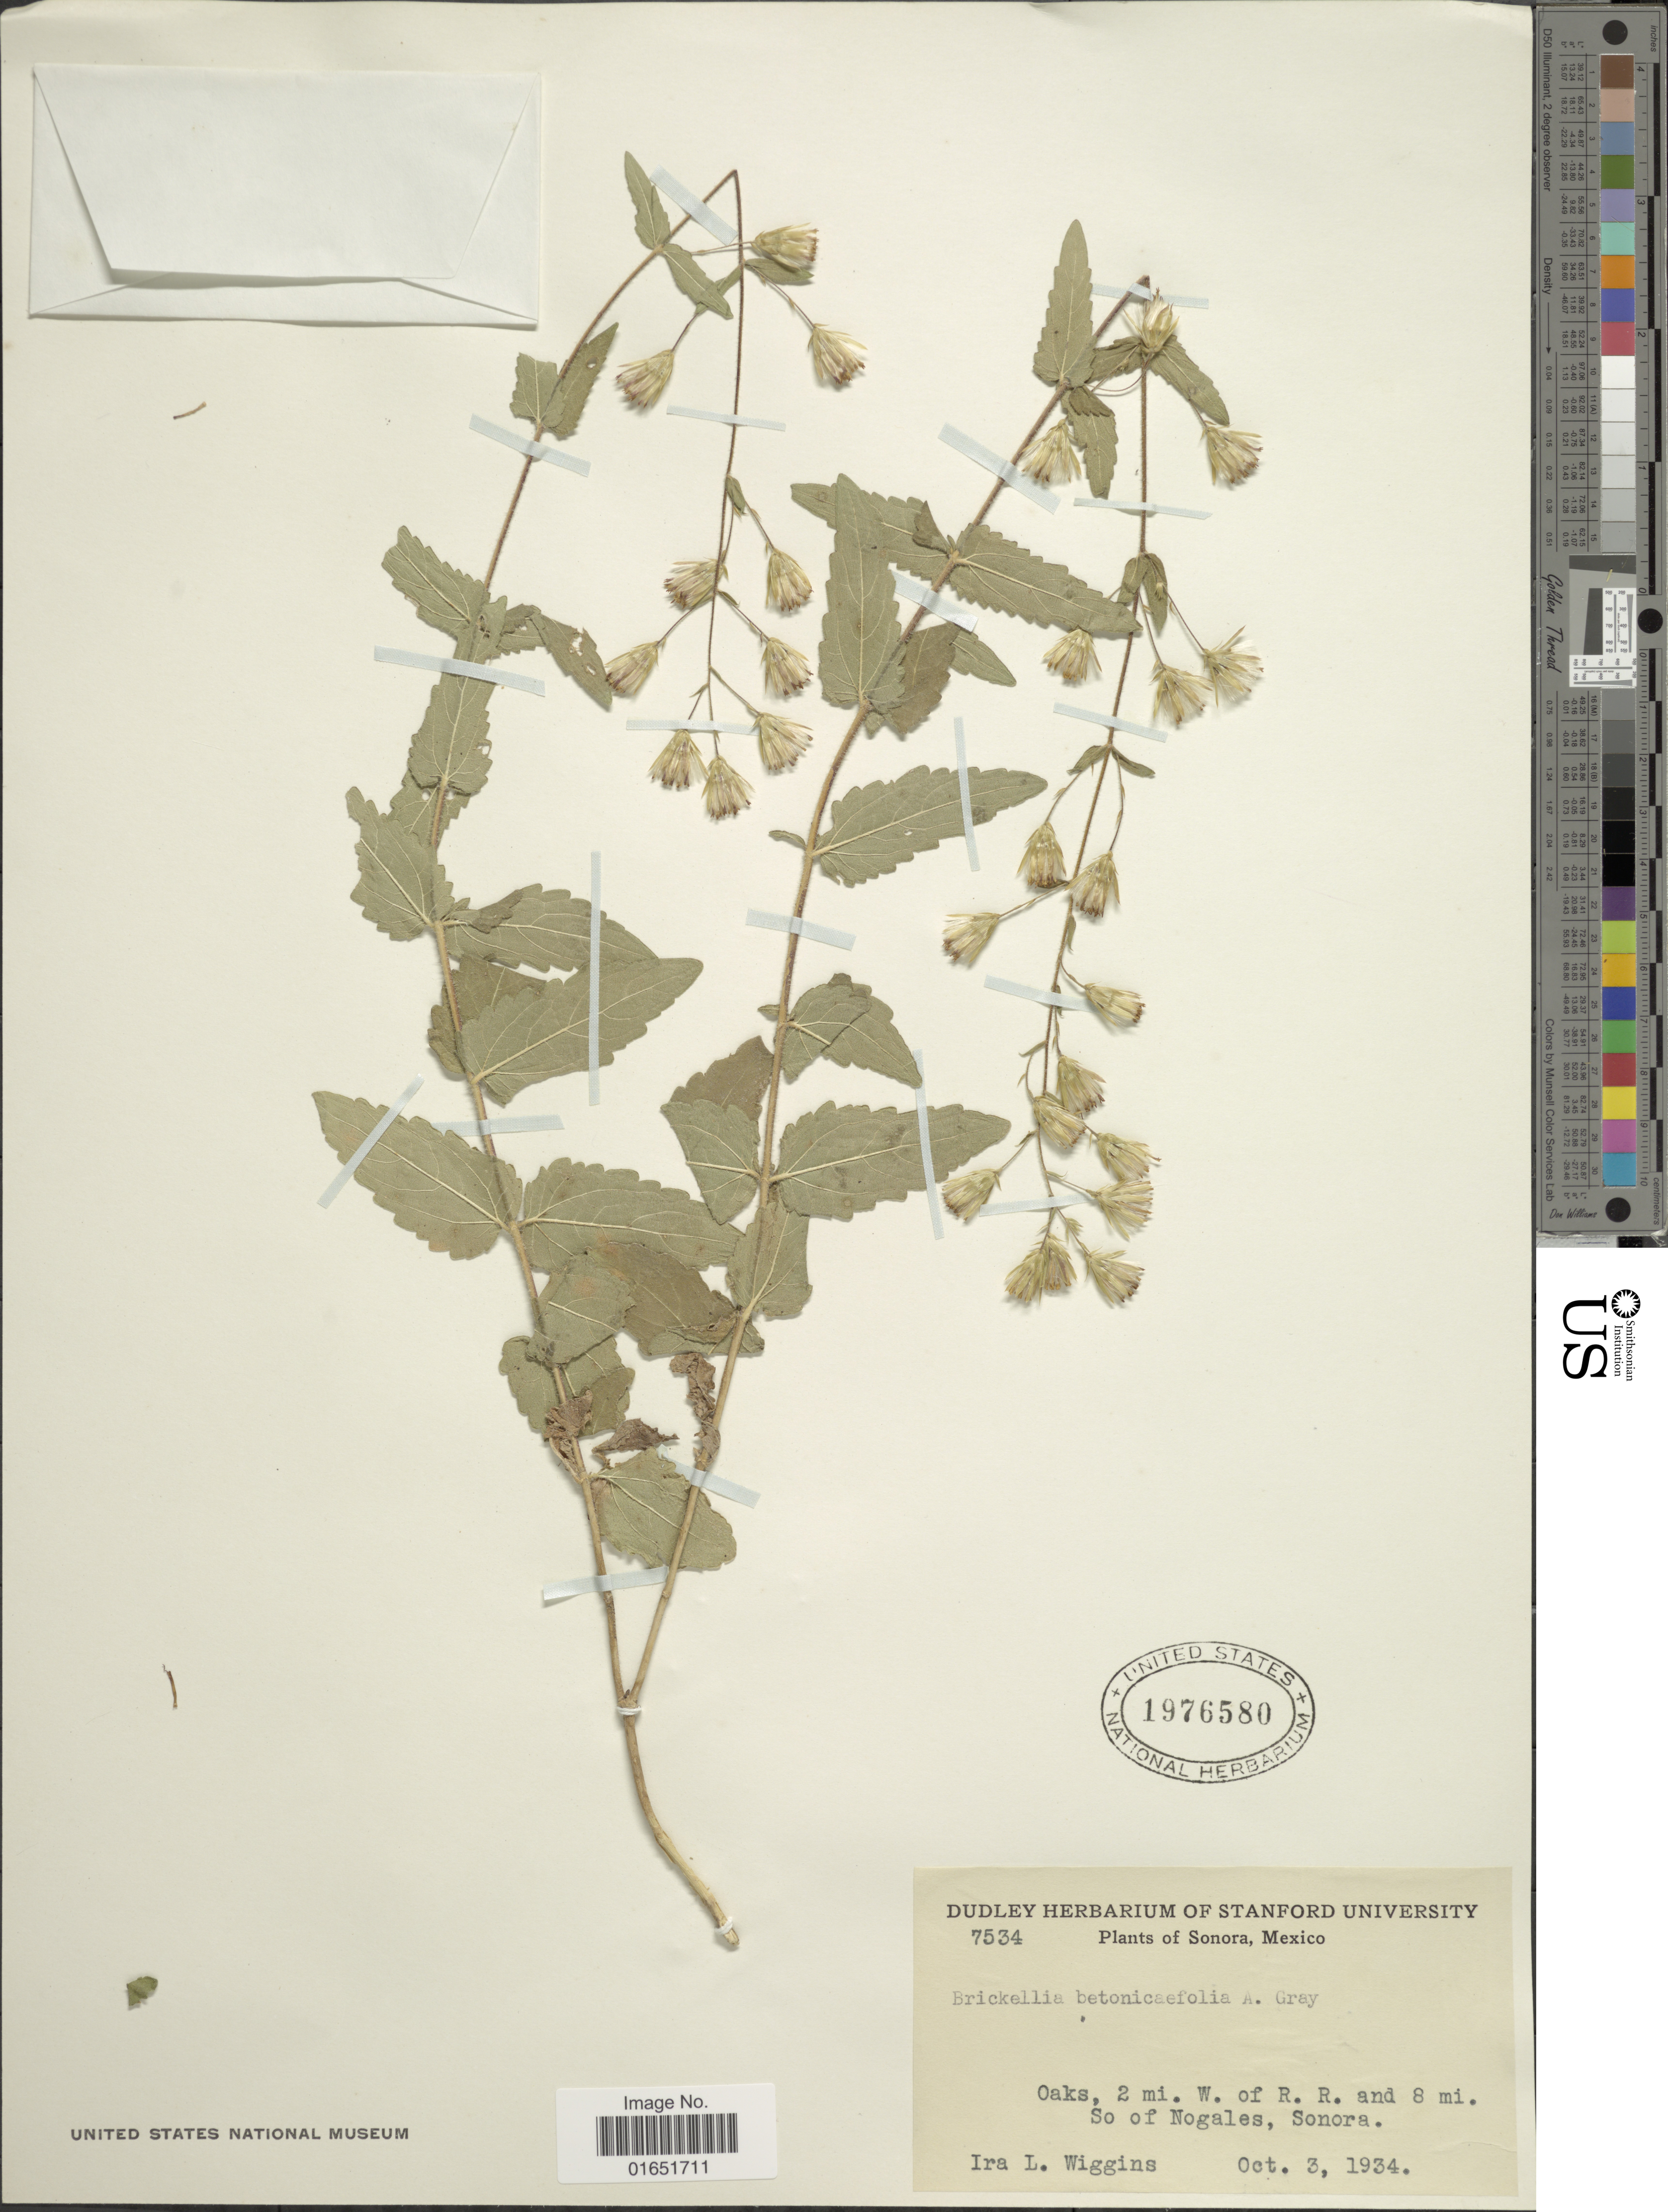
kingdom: Plantae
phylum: Tracheophyta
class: Magnoliopsida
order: Asterales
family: Asteraceae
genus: Brickellia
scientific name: Brickellia betonicifolia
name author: A. Gray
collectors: I. L. Wiggins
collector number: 7534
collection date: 1934-10-03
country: Mexico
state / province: Sonora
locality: Oaks, 2 mi. W. of R.R. and 8 mi. So. of Nogales, Sonara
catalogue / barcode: US 1976580